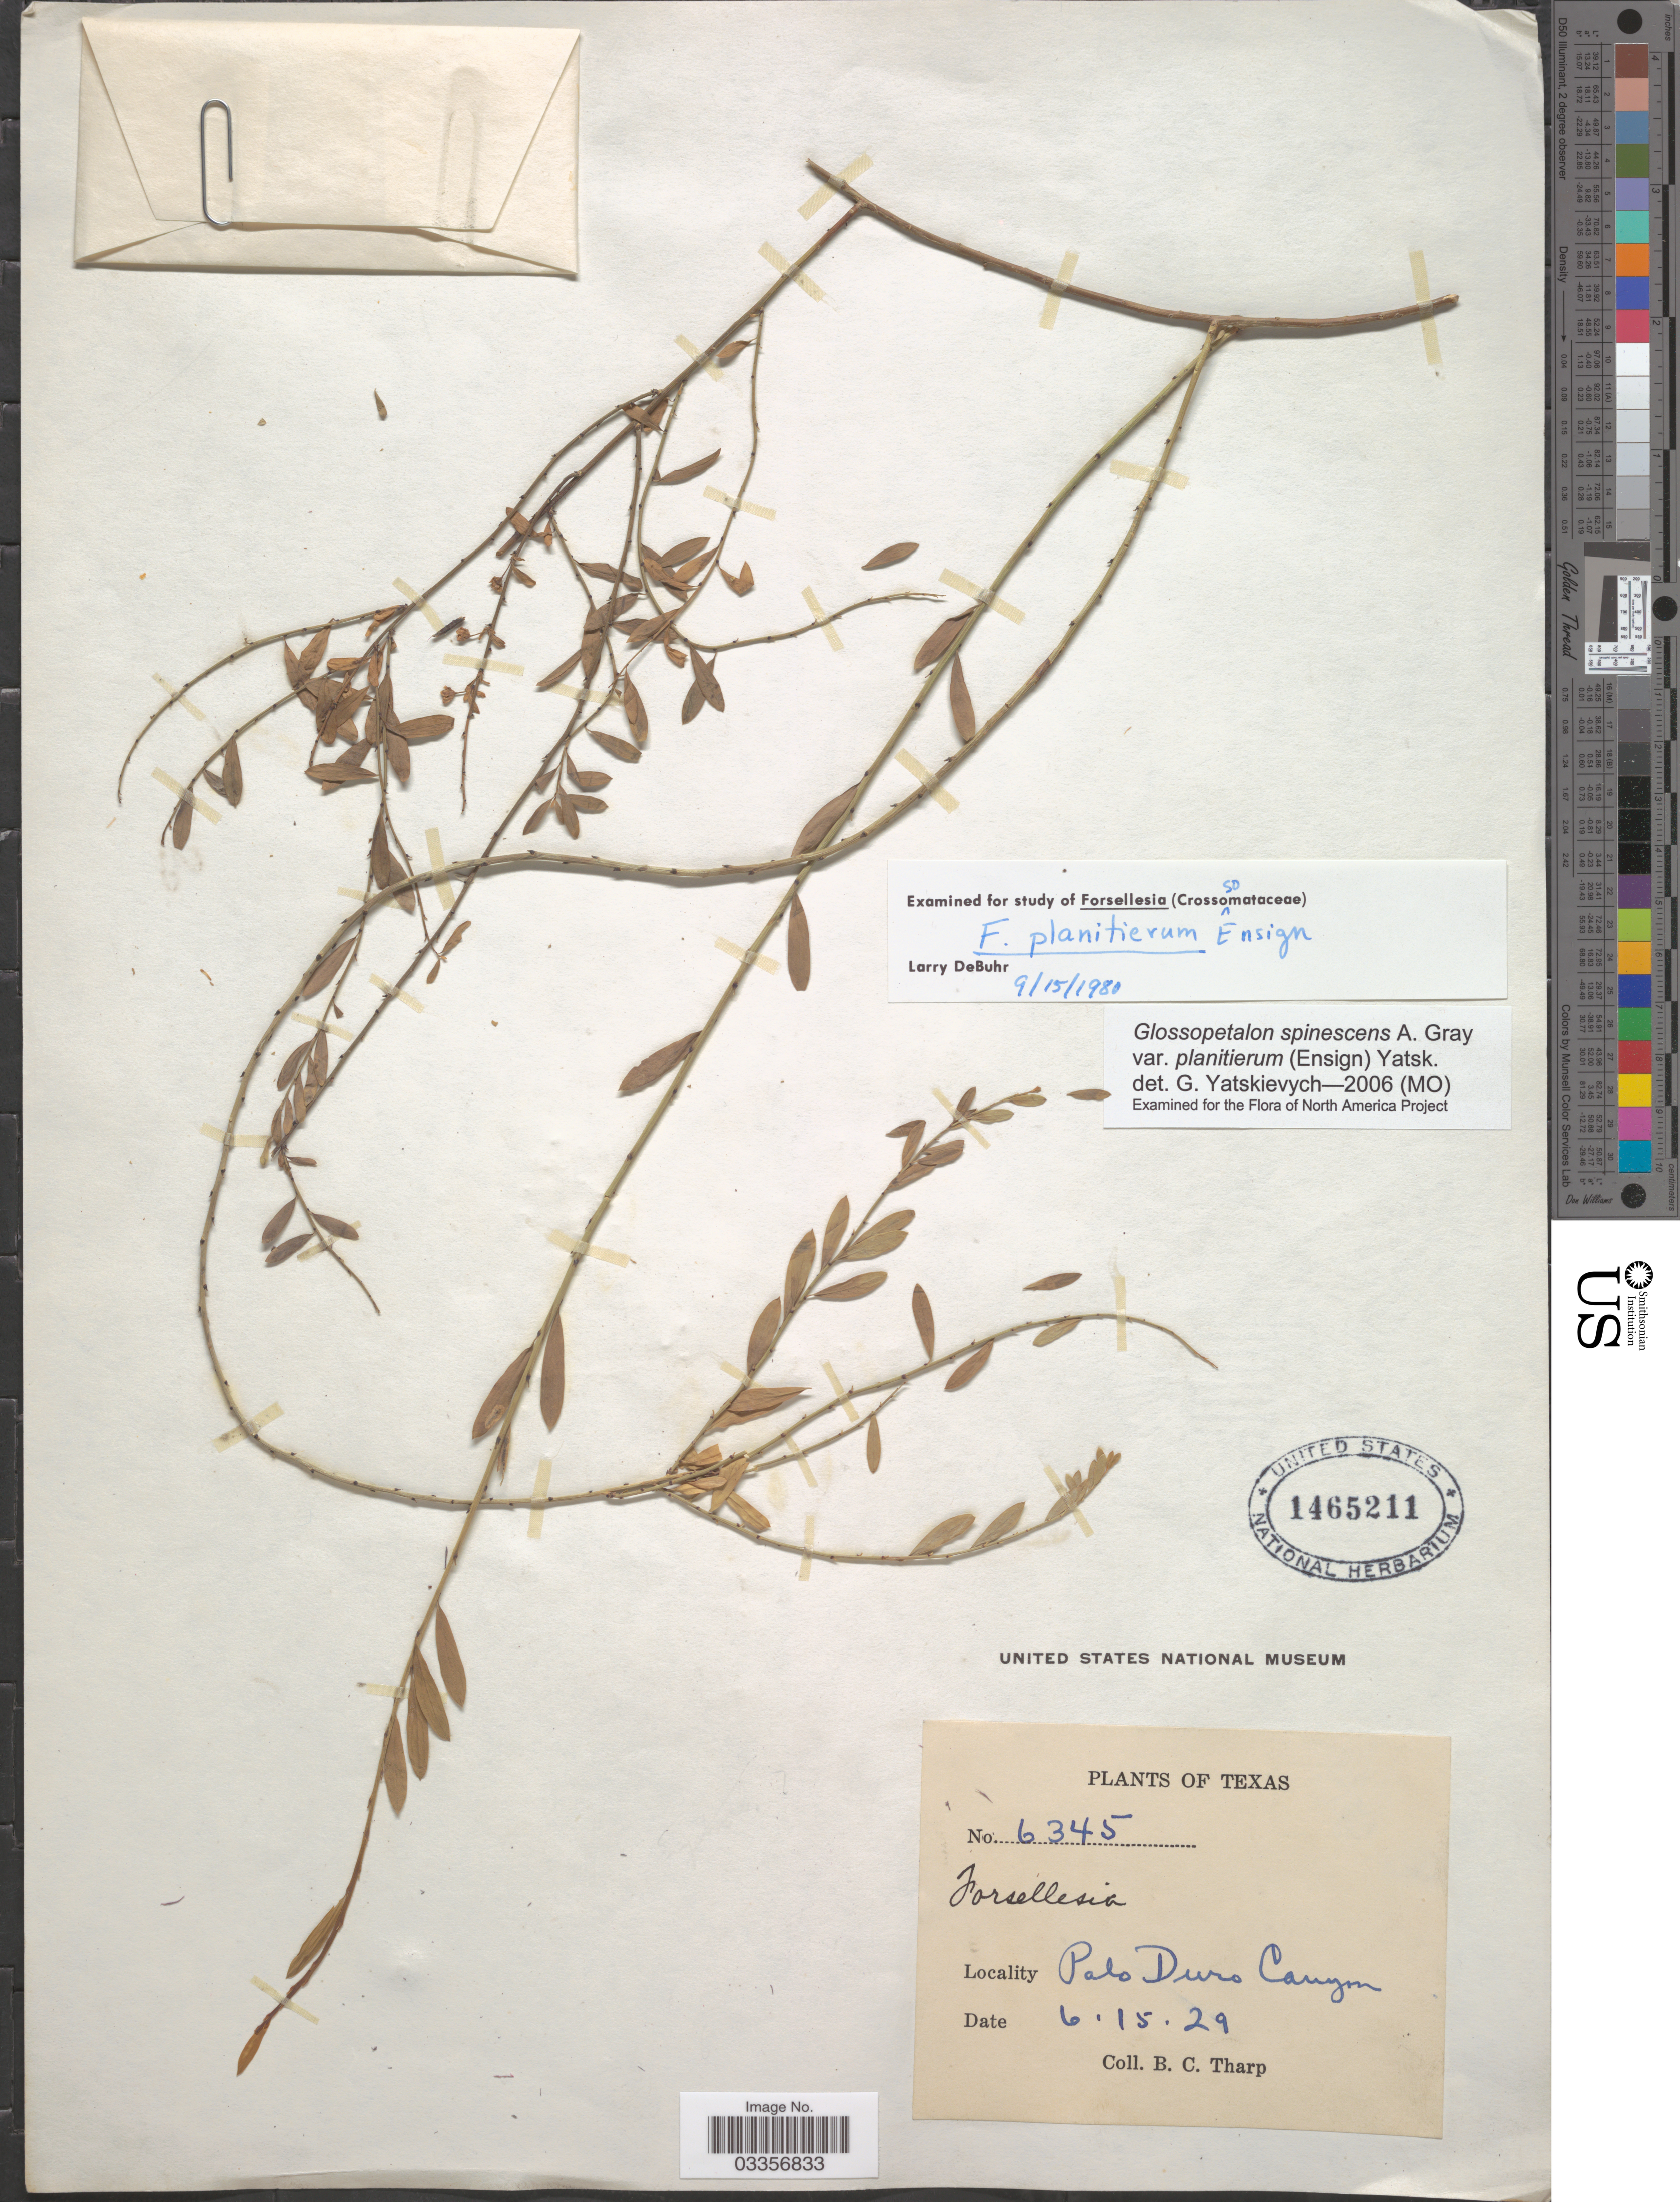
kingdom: Plantae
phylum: Tracheophyta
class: Magnoliopsida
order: Crossosomatales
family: Crossosomataceae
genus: Glossopetalon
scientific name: Glossopetalon spinescens var. planitierum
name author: (Ensign) Yatsk.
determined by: Yatskievych, G.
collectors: B. C. Tharp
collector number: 6345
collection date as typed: Transcribed d/m/y: 15/6/29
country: United States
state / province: Texas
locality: Palo Duro Canyon.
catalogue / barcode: US 1465211